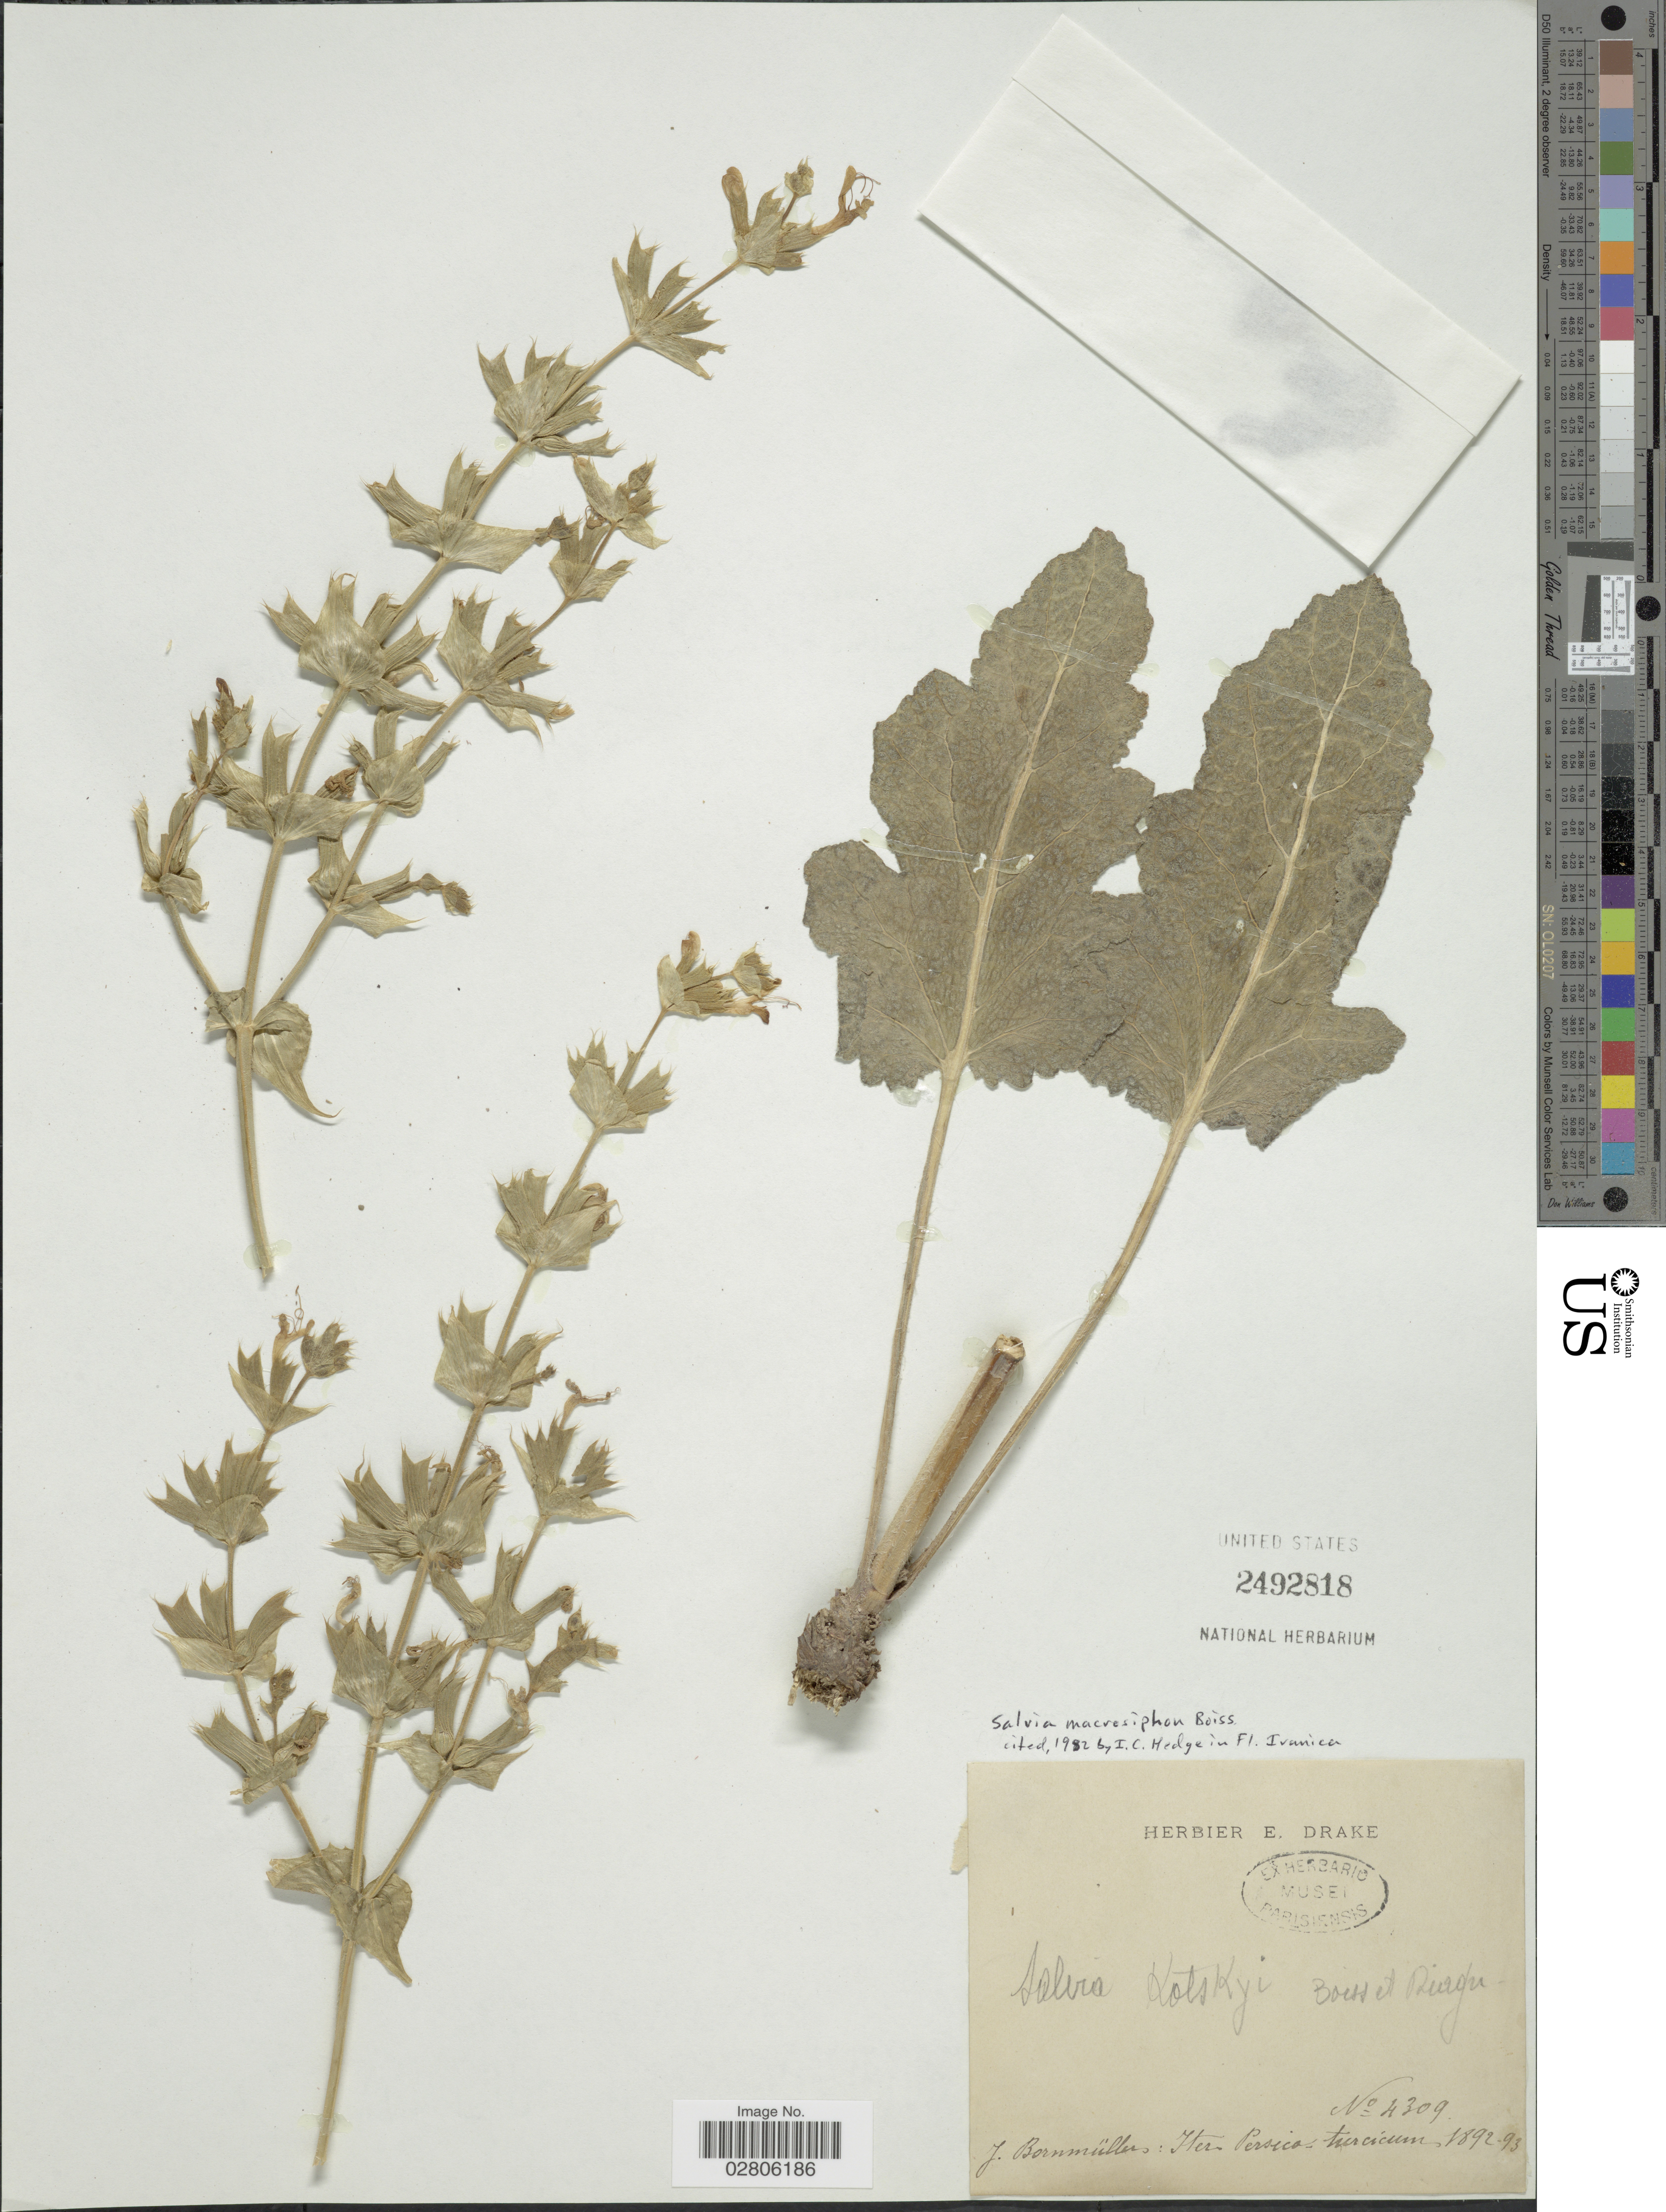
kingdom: Plantae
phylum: Tracheophyta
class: Magnoliopsida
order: Lamiales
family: Lamiaceae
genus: Salvia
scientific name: Salvia macrosiphon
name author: Boiss.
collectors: J. Bornmüller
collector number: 4309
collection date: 1892/1893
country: Iran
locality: Iter Persica turcicum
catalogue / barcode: US 2492818